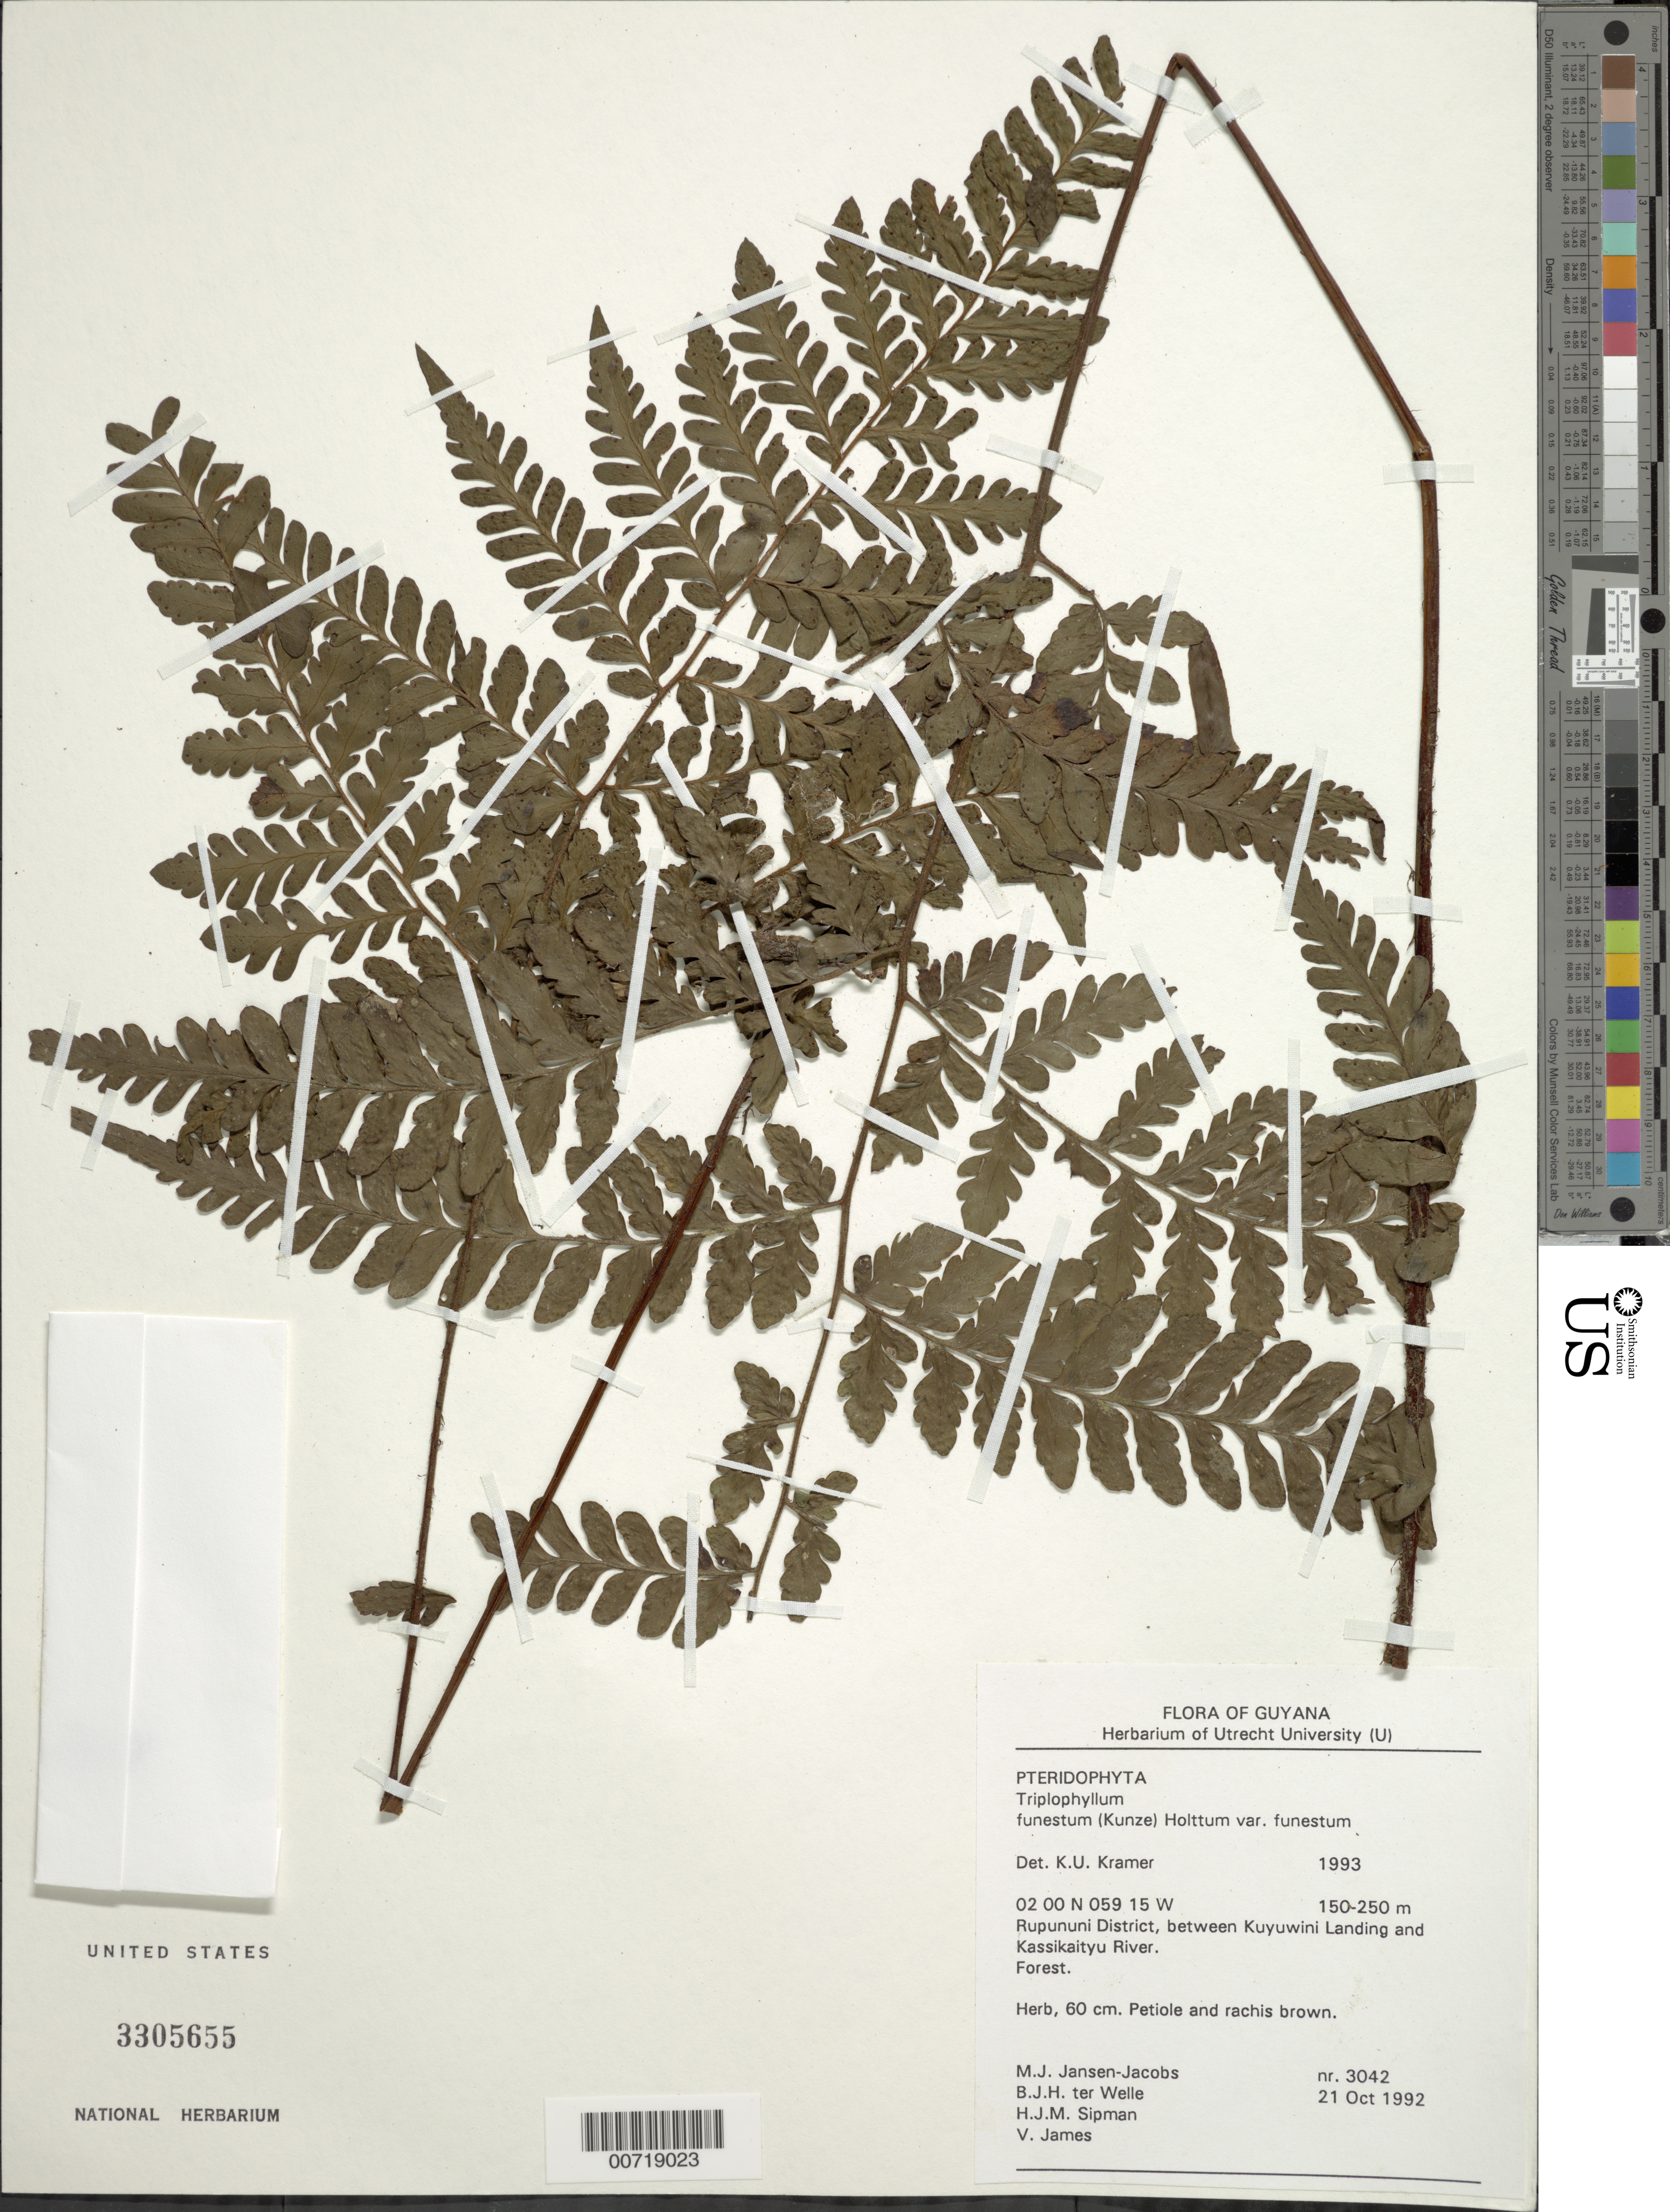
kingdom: Plantae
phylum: Tracheophyta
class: Polypodiopsida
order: Polypodiales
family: Tectariaceae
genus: Triplophyllum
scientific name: Triplophyllum funestum var. funestum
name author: (Kunze) Holttum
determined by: Kramer, K. U.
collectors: M. J. Jansen-Jacobs, B. Welle, H. J. M. Sipman & V. James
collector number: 3042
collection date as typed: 21-Oct-92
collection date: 1992-10-21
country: Guyana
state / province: U. Takutu-U. Essequibo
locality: Rupununi District, between Kuyuwini Landing and Kassikaityu River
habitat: Forest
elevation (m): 150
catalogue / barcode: US 3305655